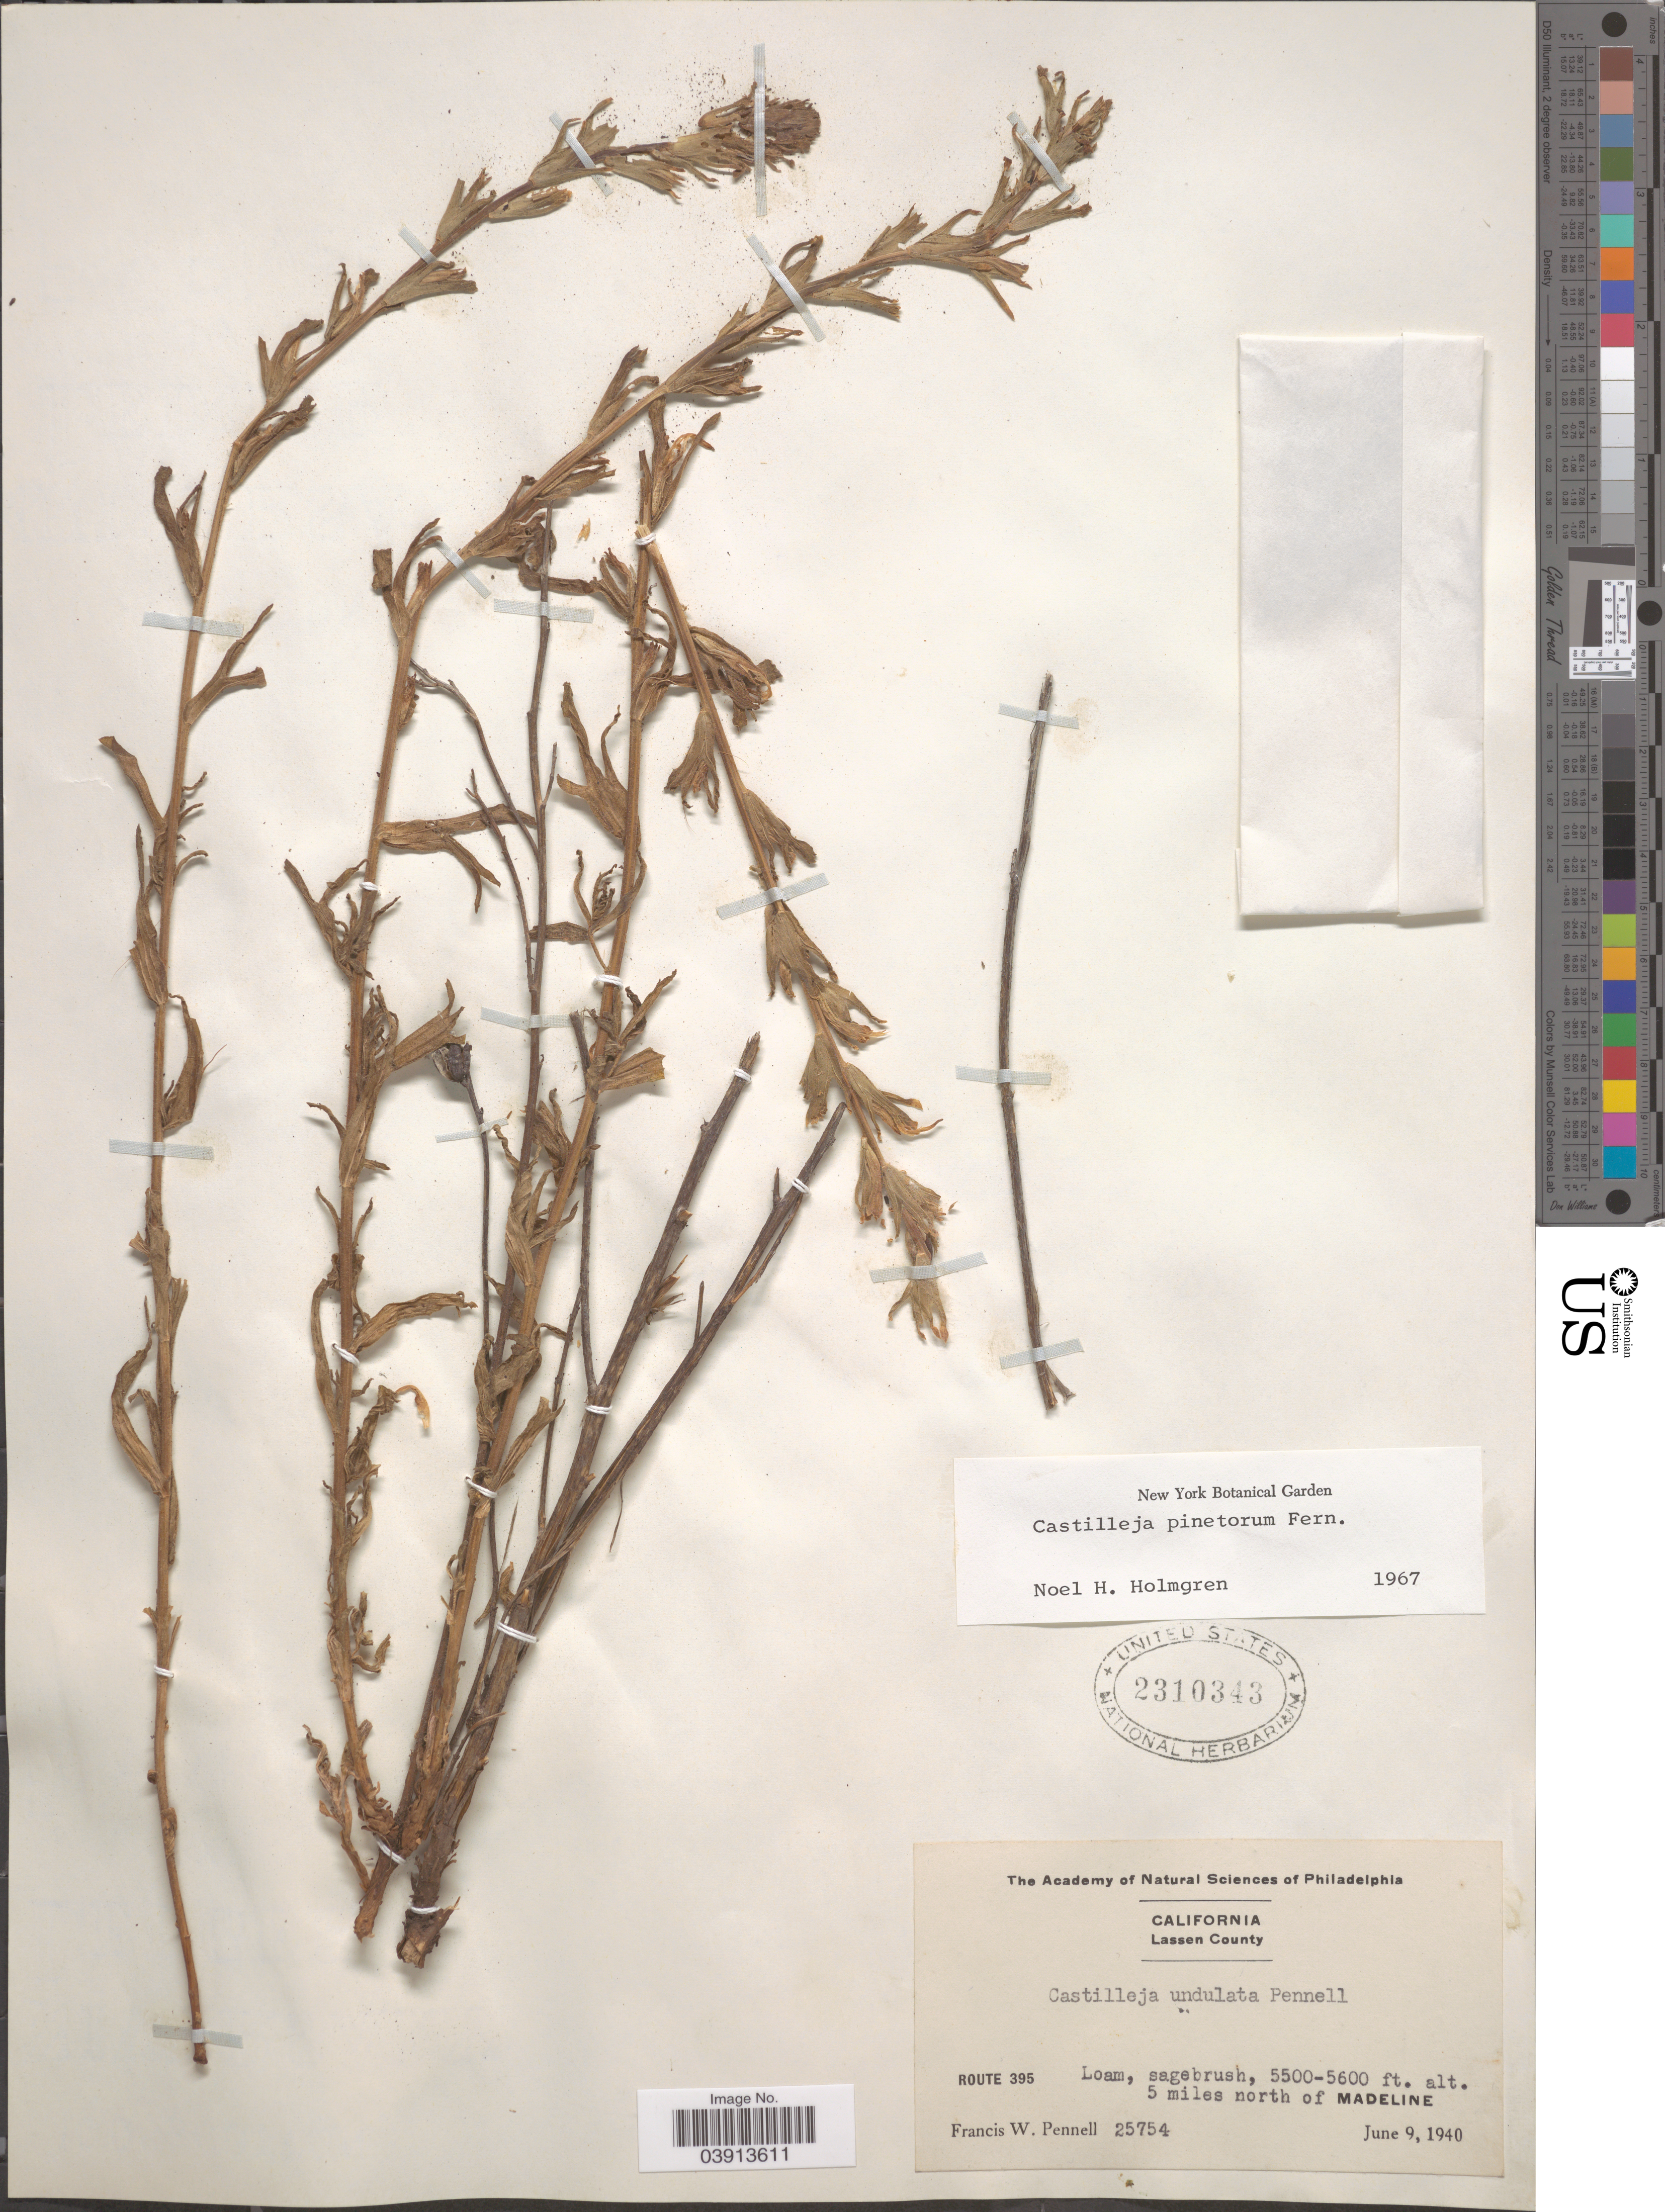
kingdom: Plantae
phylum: Tracheophyta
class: Magnoliopsida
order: Lamiales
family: Orobanchaceae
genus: Castilleja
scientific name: Castilleja pinetorum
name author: Fernald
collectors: F. W. Pennell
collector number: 25754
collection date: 1940-06-09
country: United States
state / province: California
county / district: Lassen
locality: Lassen County. Route 395. 5 miles north of Madeline.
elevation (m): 1676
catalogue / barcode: US 2310343